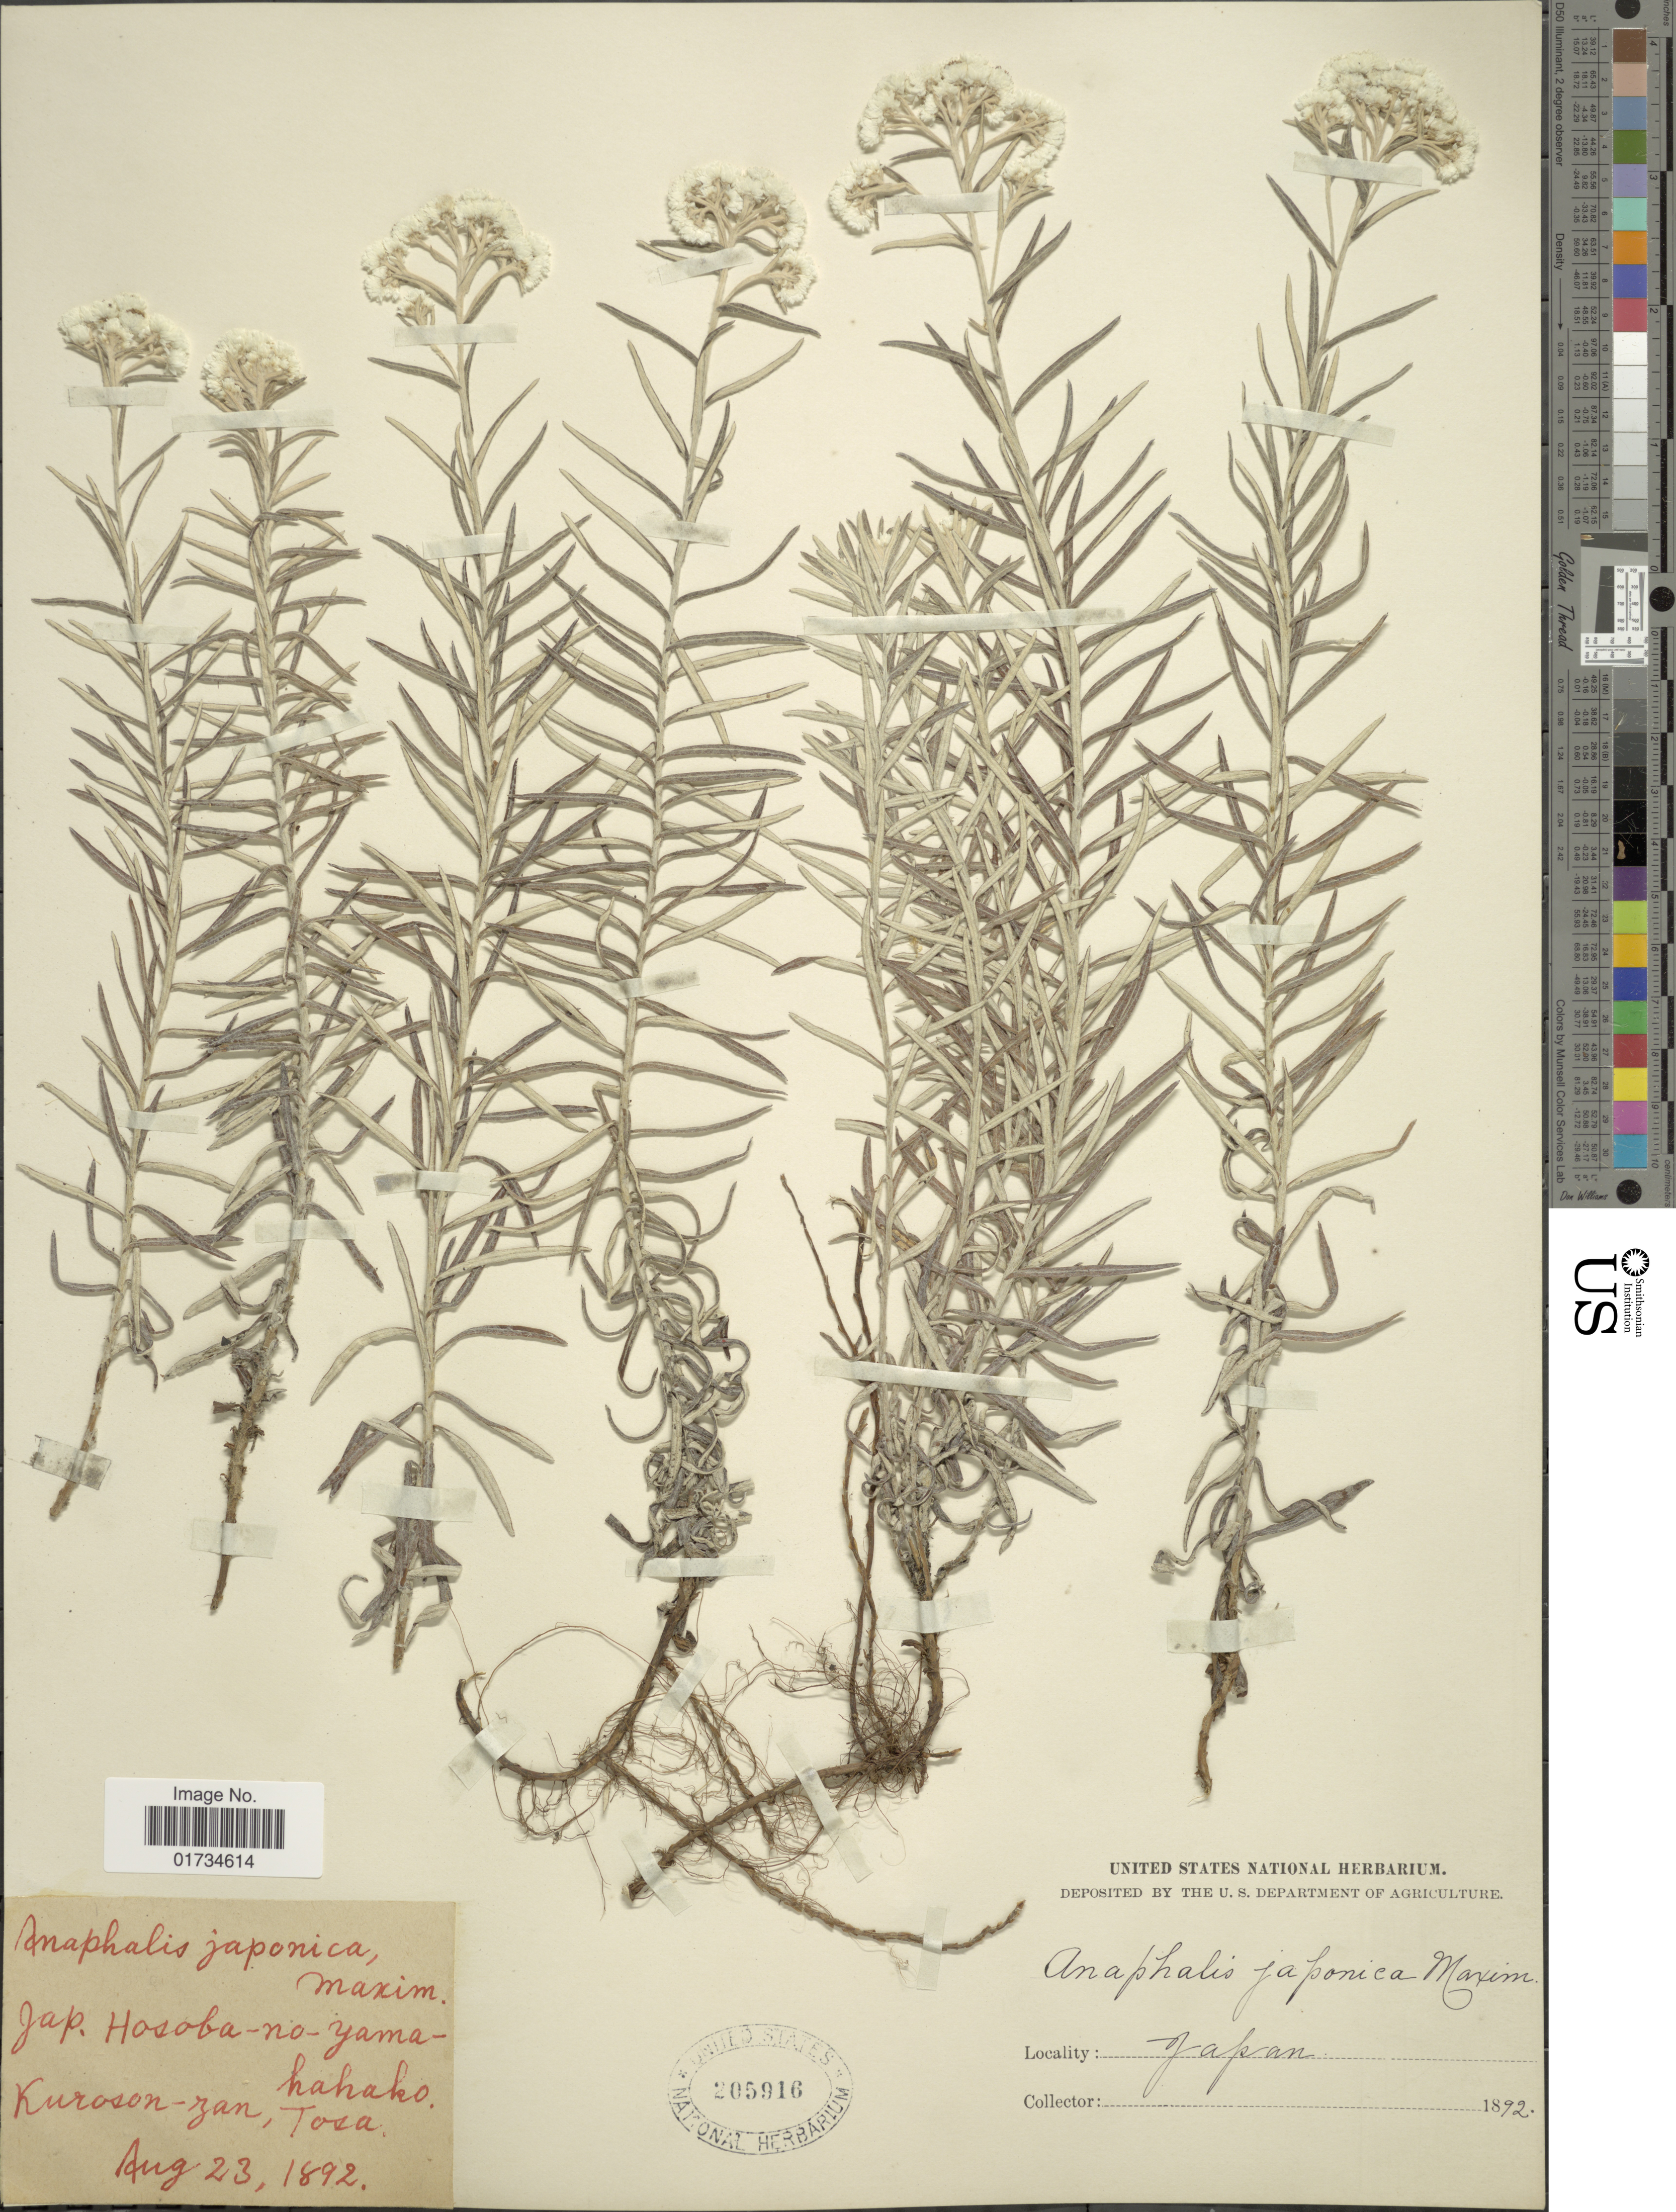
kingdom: Plantae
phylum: Tracheophyta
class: Magnoliopsida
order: Asterales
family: Asteraceae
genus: Anaphalis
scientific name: Anaphalis japonica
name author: Maxim.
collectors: ex herb. United States National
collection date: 1892-08-23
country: Japan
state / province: Koti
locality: Kuroson-zan, Tosa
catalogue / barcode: US 205916